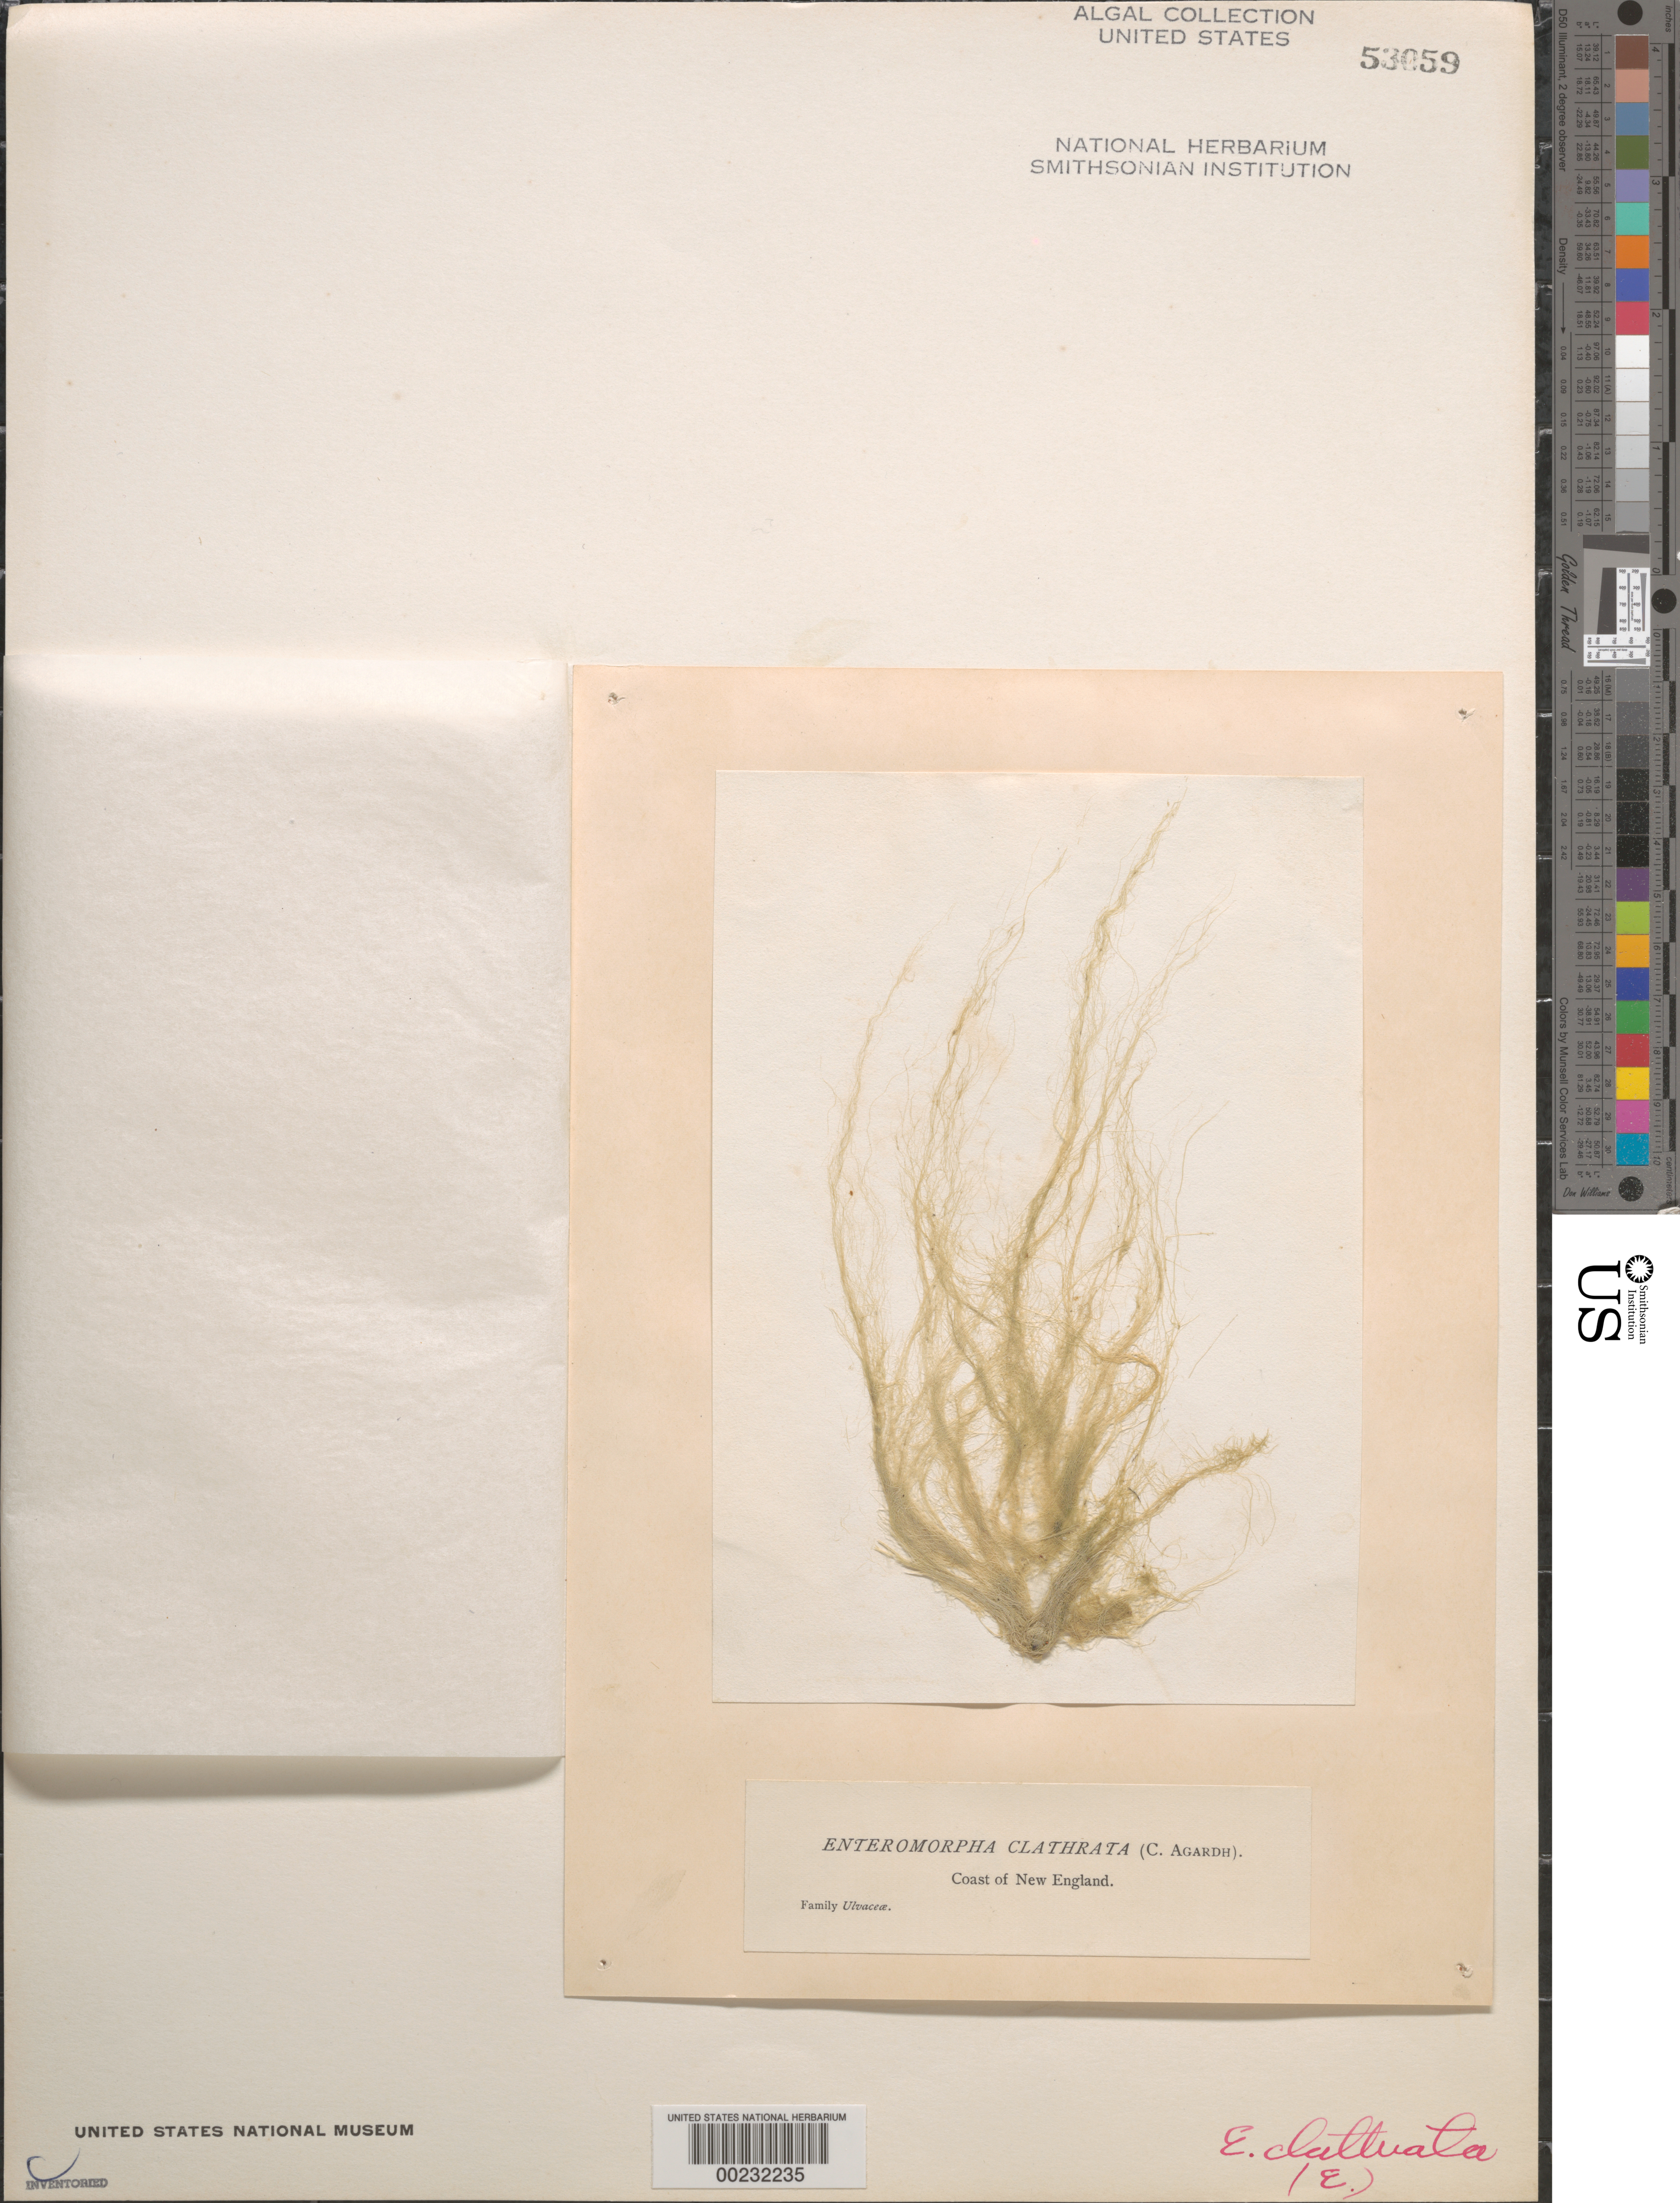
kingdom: Plantae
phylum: Chlorophyta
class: Ulvophyceae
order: Bryopsidales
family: Caulerpaceae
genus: Caulerpa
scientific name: Caulerpa chemnitzia var. vanbossae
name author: (Setch. & N.L. Gardner) Fern.-Garcia & Riosm.-Rod.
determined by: Algae name updating Project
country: United States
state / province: New England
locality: Coast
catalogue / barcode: US 53059